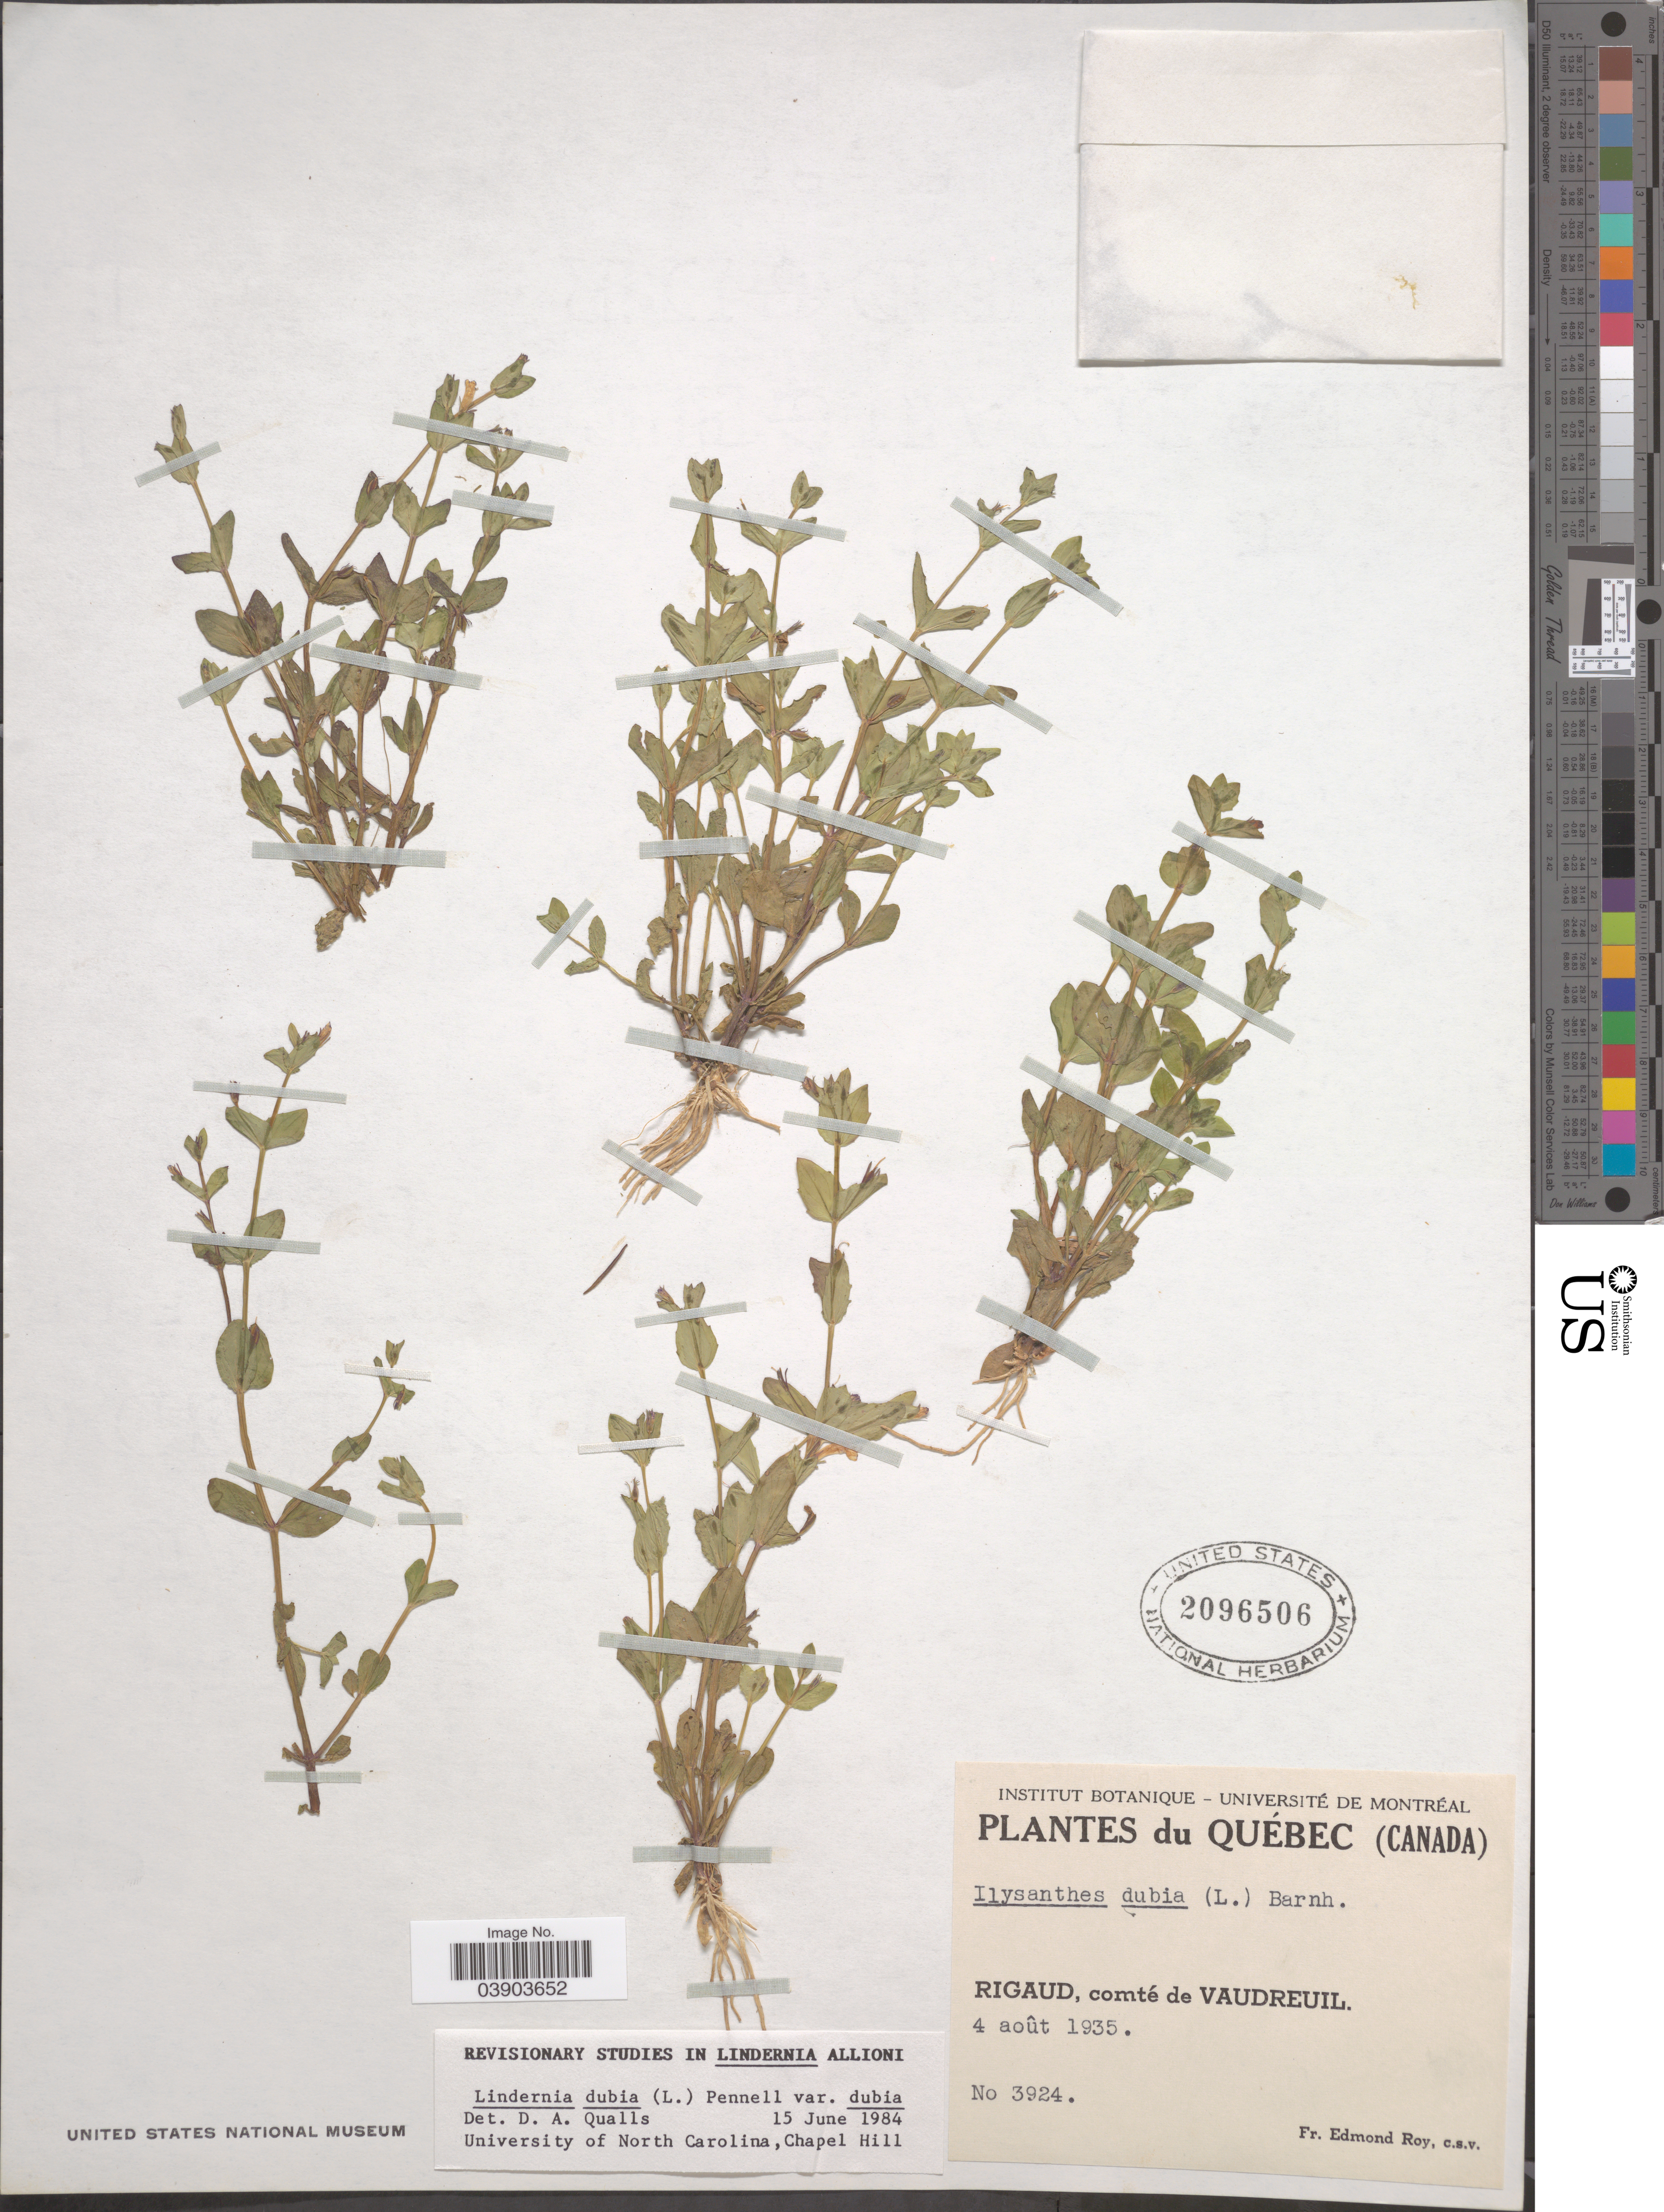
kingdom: Plantae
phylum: Tracheophyta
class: Magnoliopsida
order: Lamiales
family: Linderniaceae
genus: Lindernia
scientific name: Lindernia dubia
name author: (L.) Pennell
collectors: E. Roy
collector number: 3924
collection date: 1935-08-04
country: Canada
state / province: Quebec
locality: Rigaud, comté de Vaudreuil.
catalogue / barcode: US 2096506